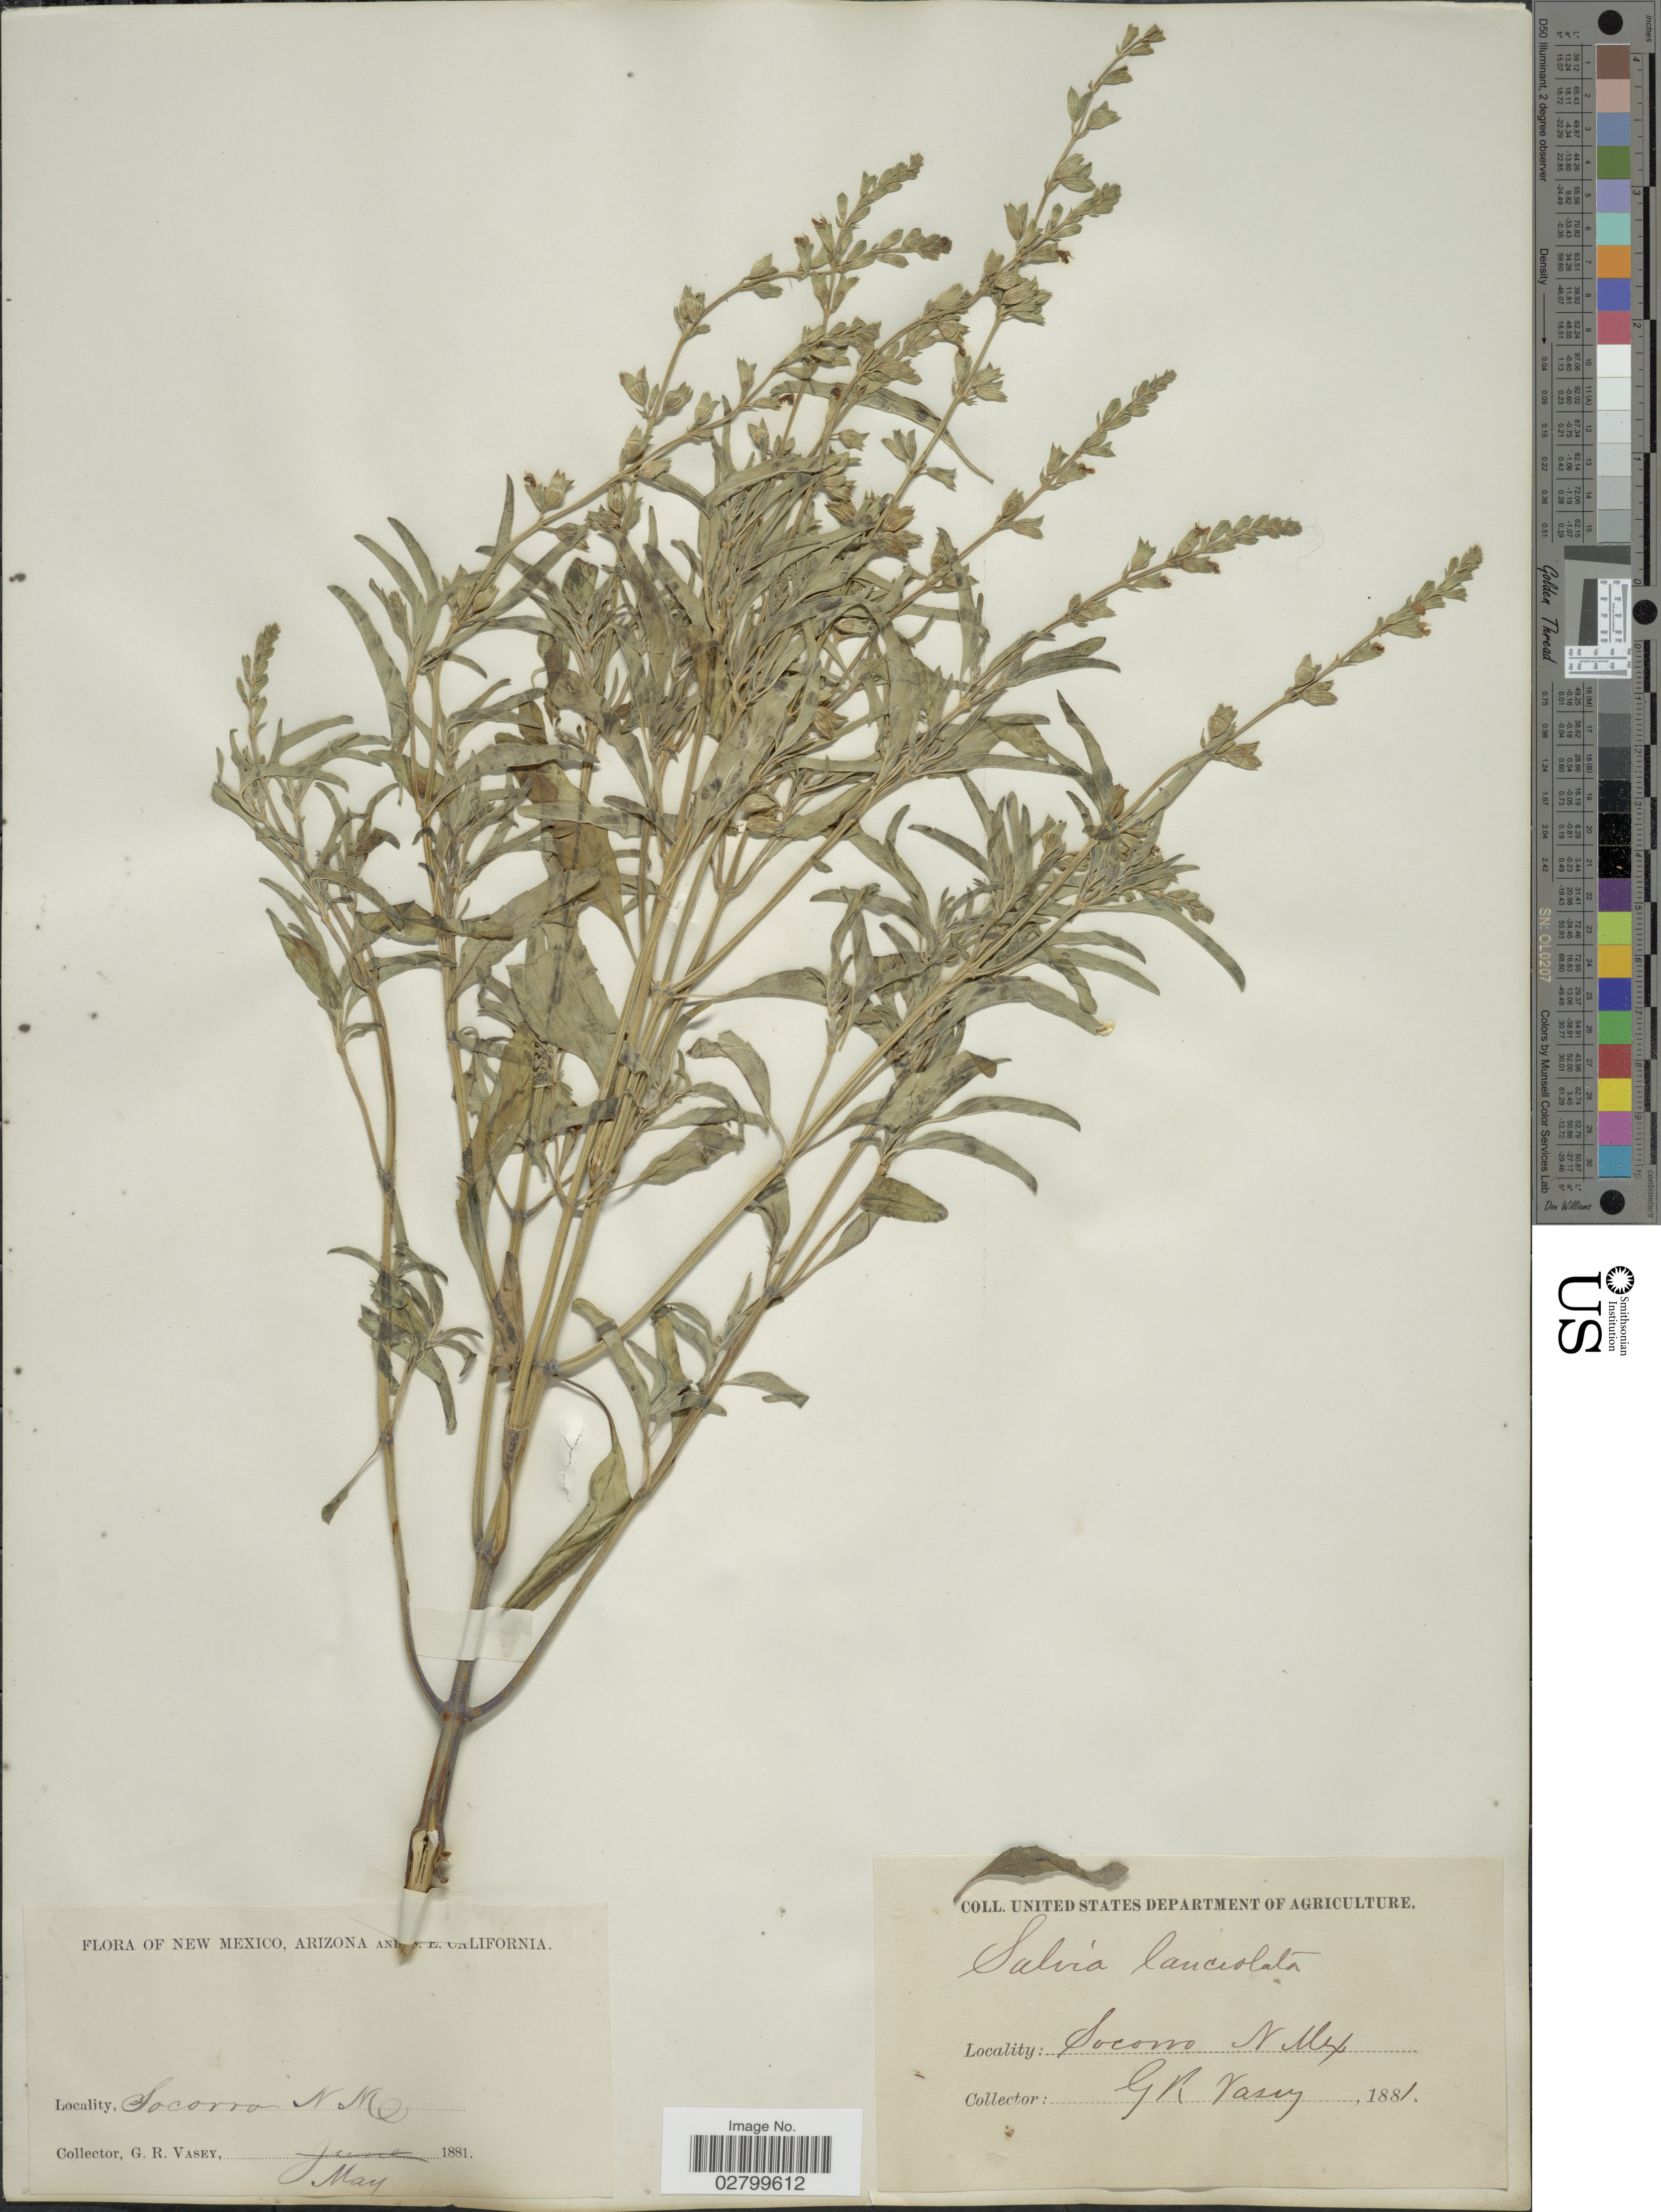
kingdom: Plantae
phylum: Tracheophyta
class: Magnoliopsida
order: Lamiales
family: Lamiaceae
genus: Salvia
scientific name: Salvia lanceolata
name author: Brouss.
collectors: G. R. Vasey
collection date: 1881-05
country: United States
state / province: New Mexico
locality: Socorro, NM.